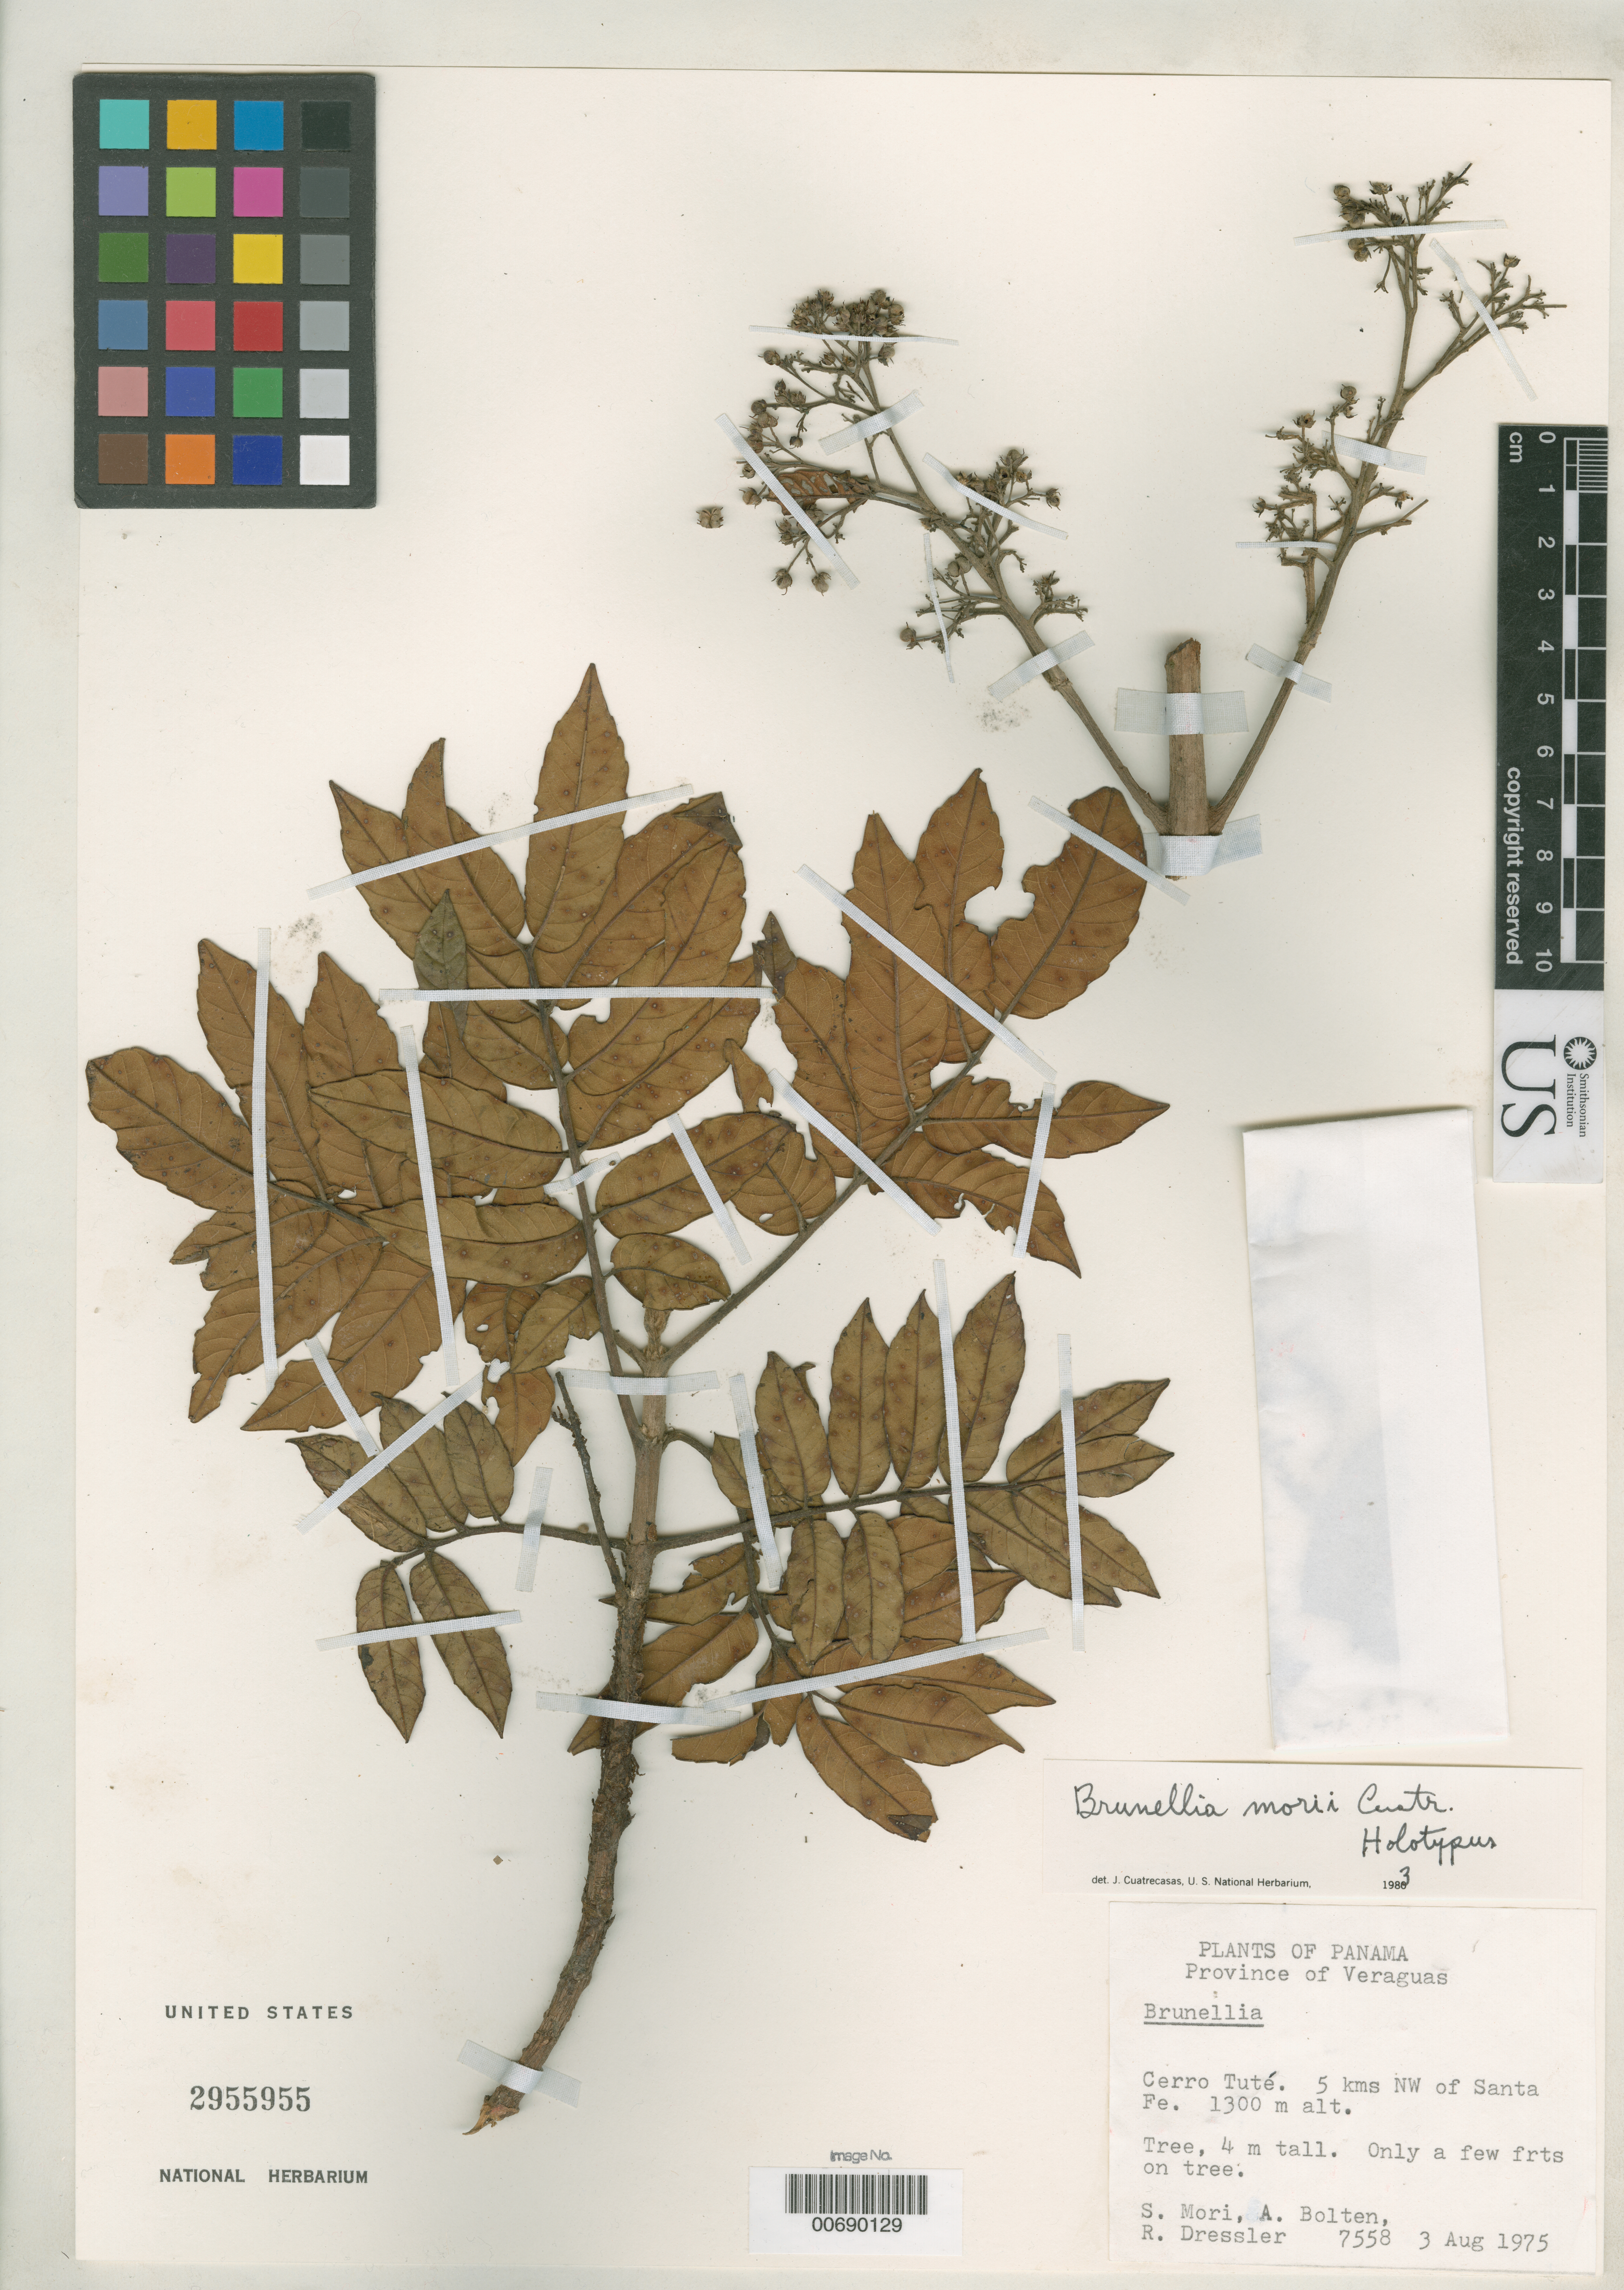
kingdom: Plantae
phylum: Tracheophyta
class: Magnoliopsida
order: Oxalidales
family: Brunelliaceae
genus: Brunellia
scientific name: Brunellia morii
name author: Cuatrec.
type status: Holotype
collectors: S. Mori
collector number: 7558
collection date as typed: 03 Aug 1975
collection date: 1975-08-03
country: Panama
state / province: Veraguas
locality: Cerro Tute, 5 km NW of Santa Fe.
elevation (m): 1300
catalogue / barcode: US 2955955